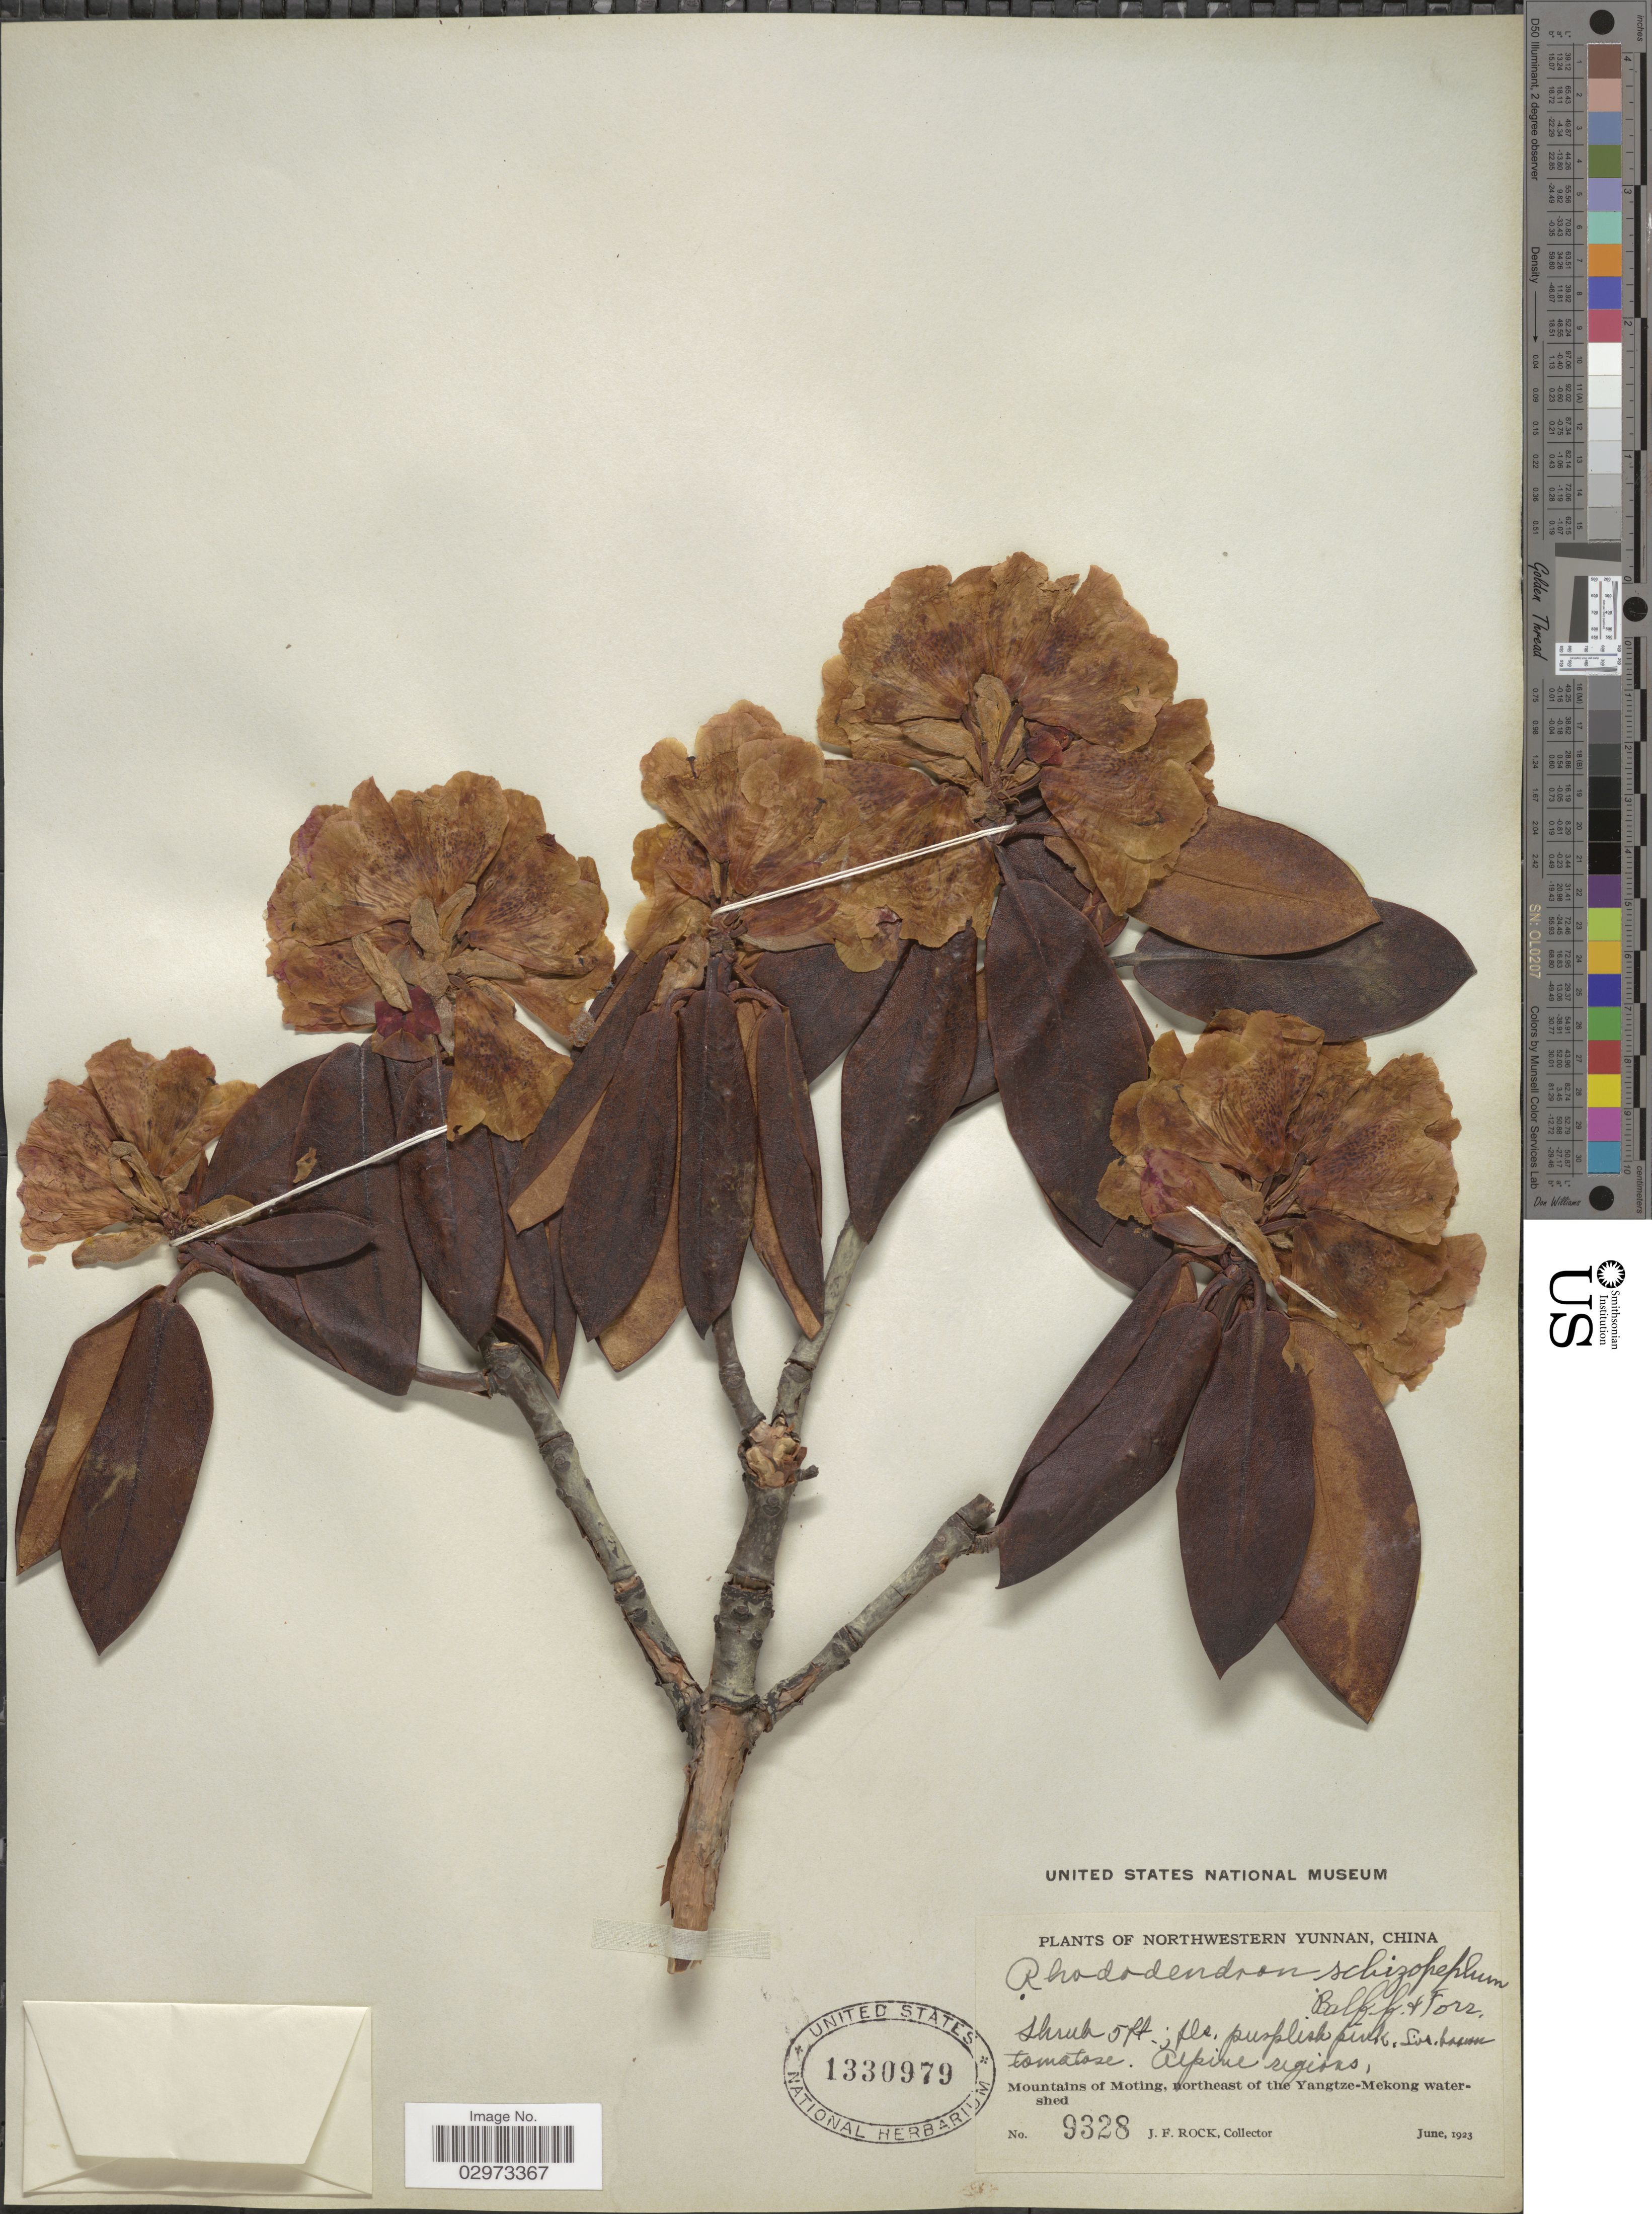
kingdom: Plantae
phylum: Tracheophyta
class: Magnoliopsida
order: Ericales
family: Ericaceae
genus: Rhododendron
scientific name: Rhododendron schizopeplum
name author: Balf. f. & Forrest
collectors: J. Rock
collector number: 9328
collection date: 1923-06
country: China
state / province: Yunnan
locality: Northwestern Yunnan. Apline regions. Mountains of Moting, northeast of the Yangtze-Mekong watershed.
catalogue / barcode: US 1330979